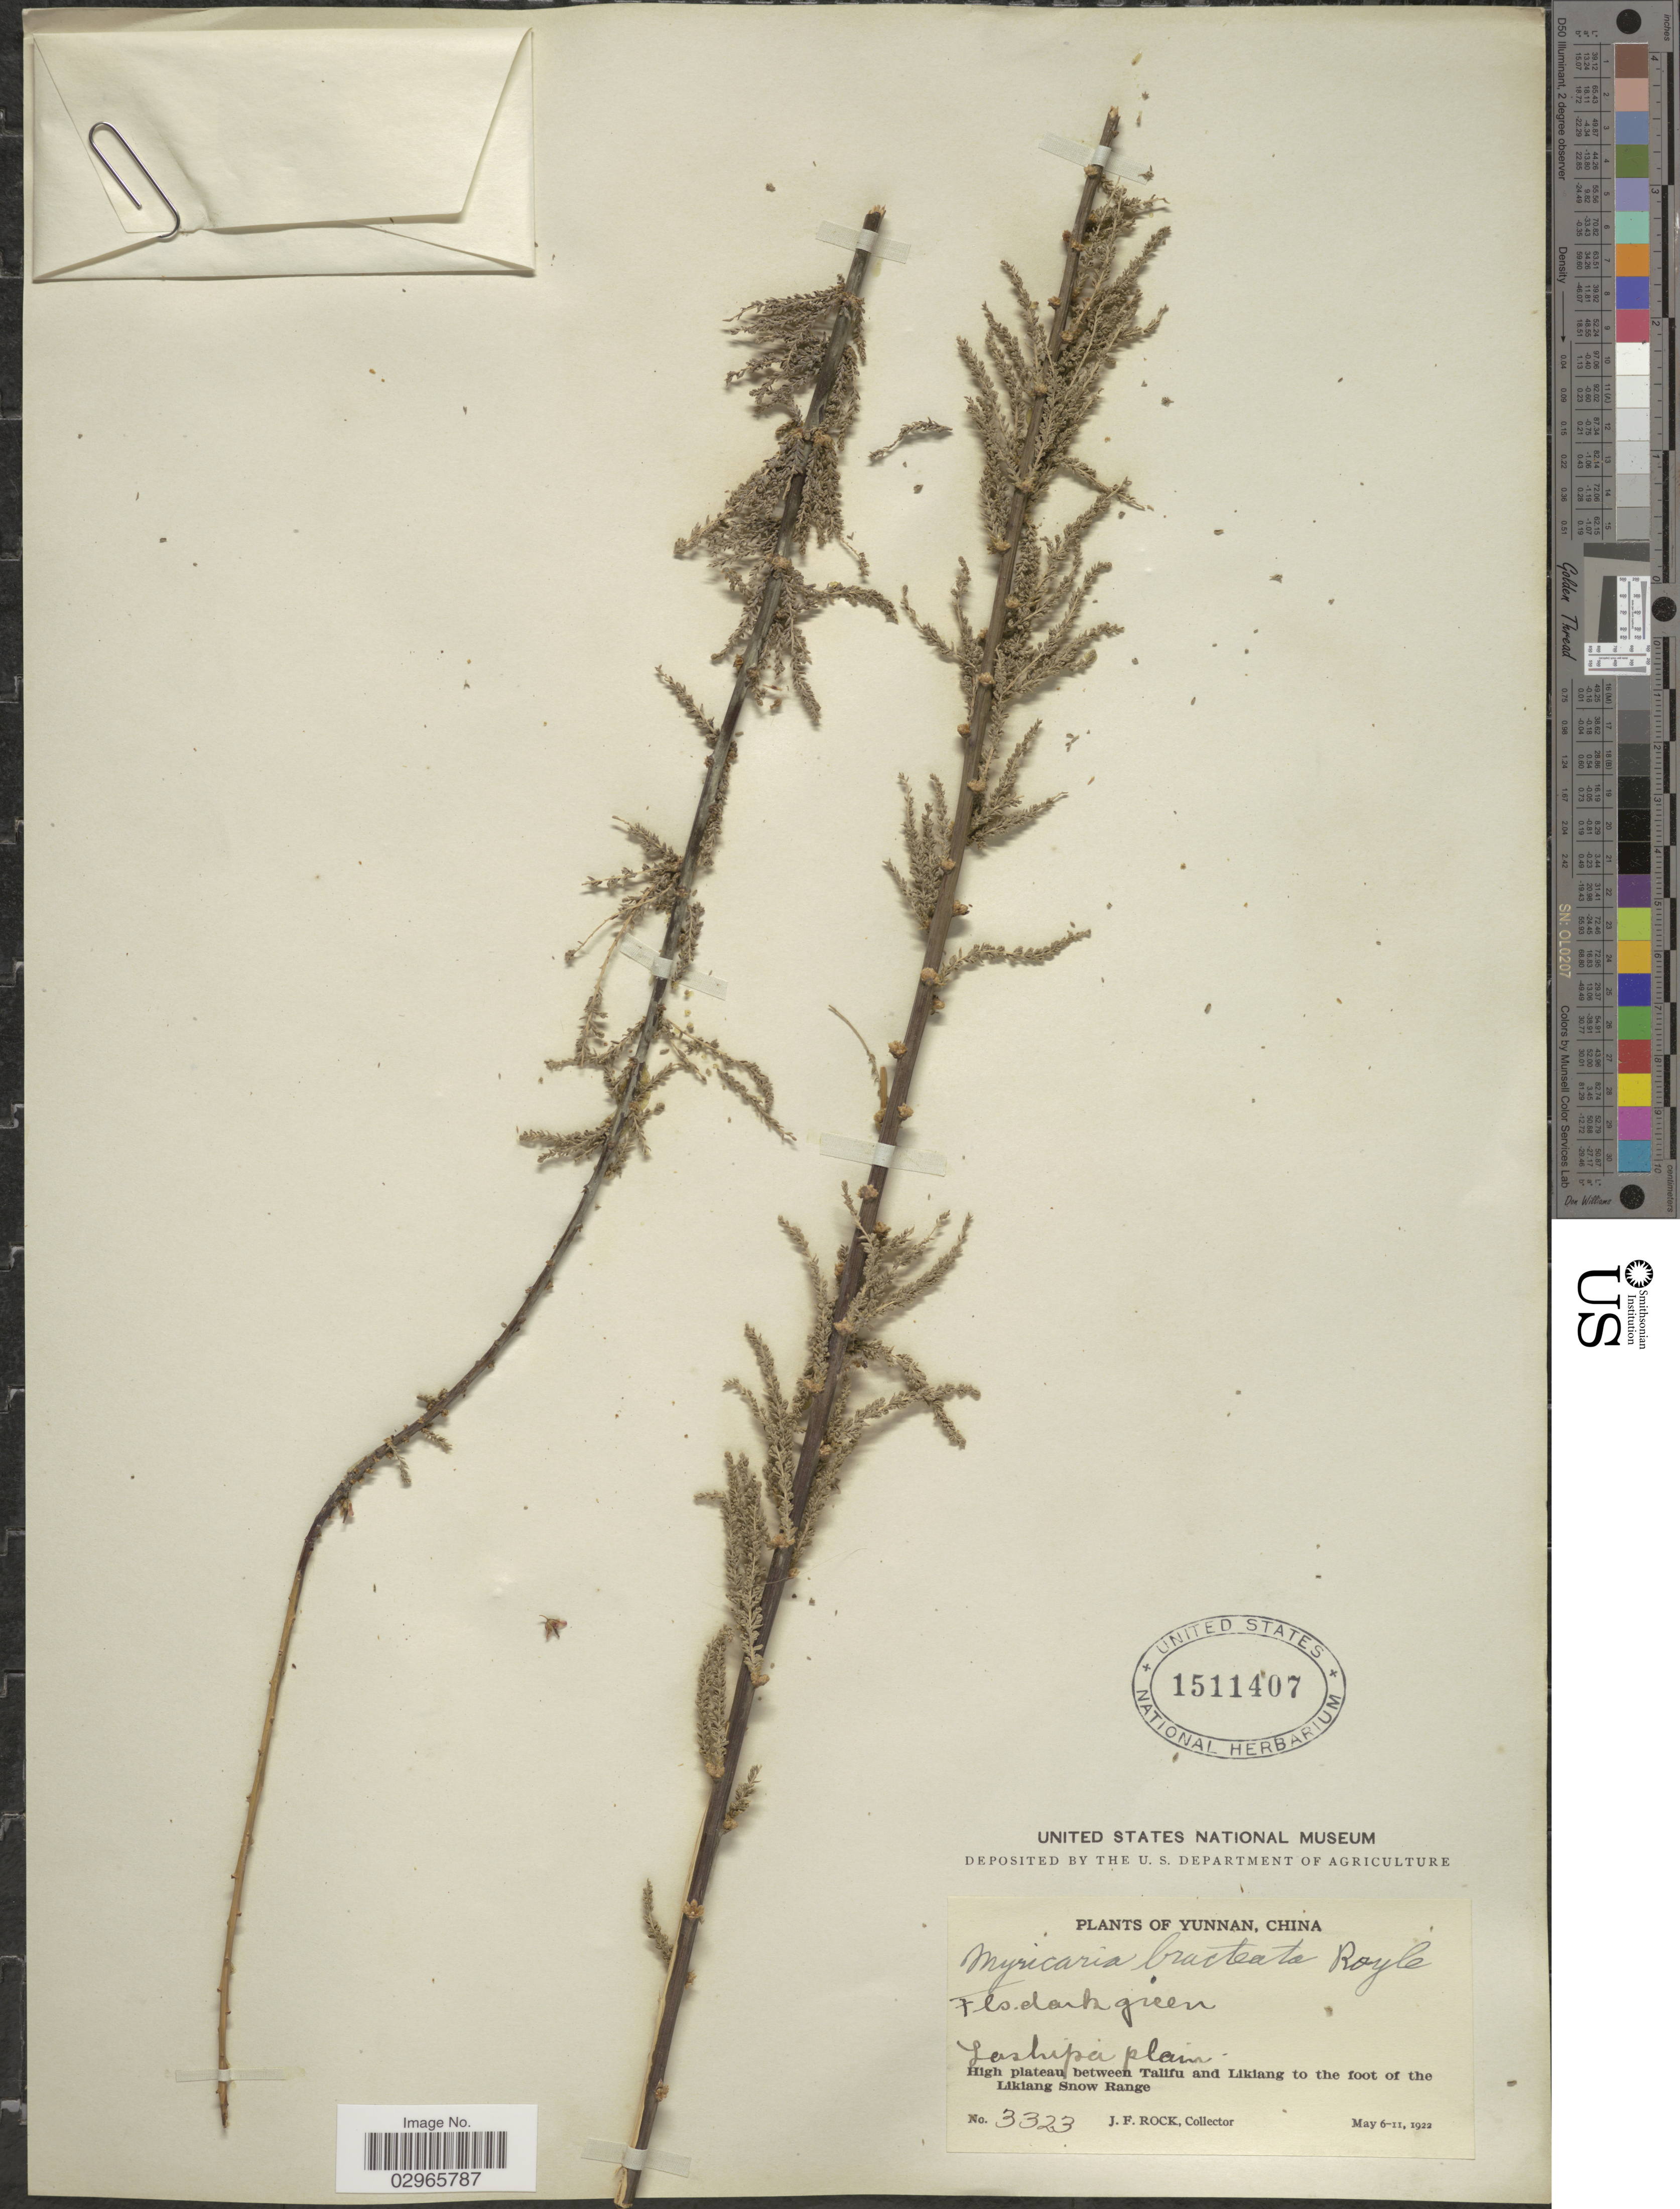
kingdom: Plantae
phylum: Tracheophyta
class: Magnoliopsida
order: Caryophyllales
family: Tamaricaceae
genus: Myricaria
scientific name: Myricaria bracteata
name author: Royle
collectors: J. Rock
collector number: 3323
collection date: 1922-05-06/1922-05-11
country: China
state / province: Yunnan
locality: High plateau between Talifu and Likiang to the foot of the Likiang Snow Range.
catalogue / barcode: US 1511407